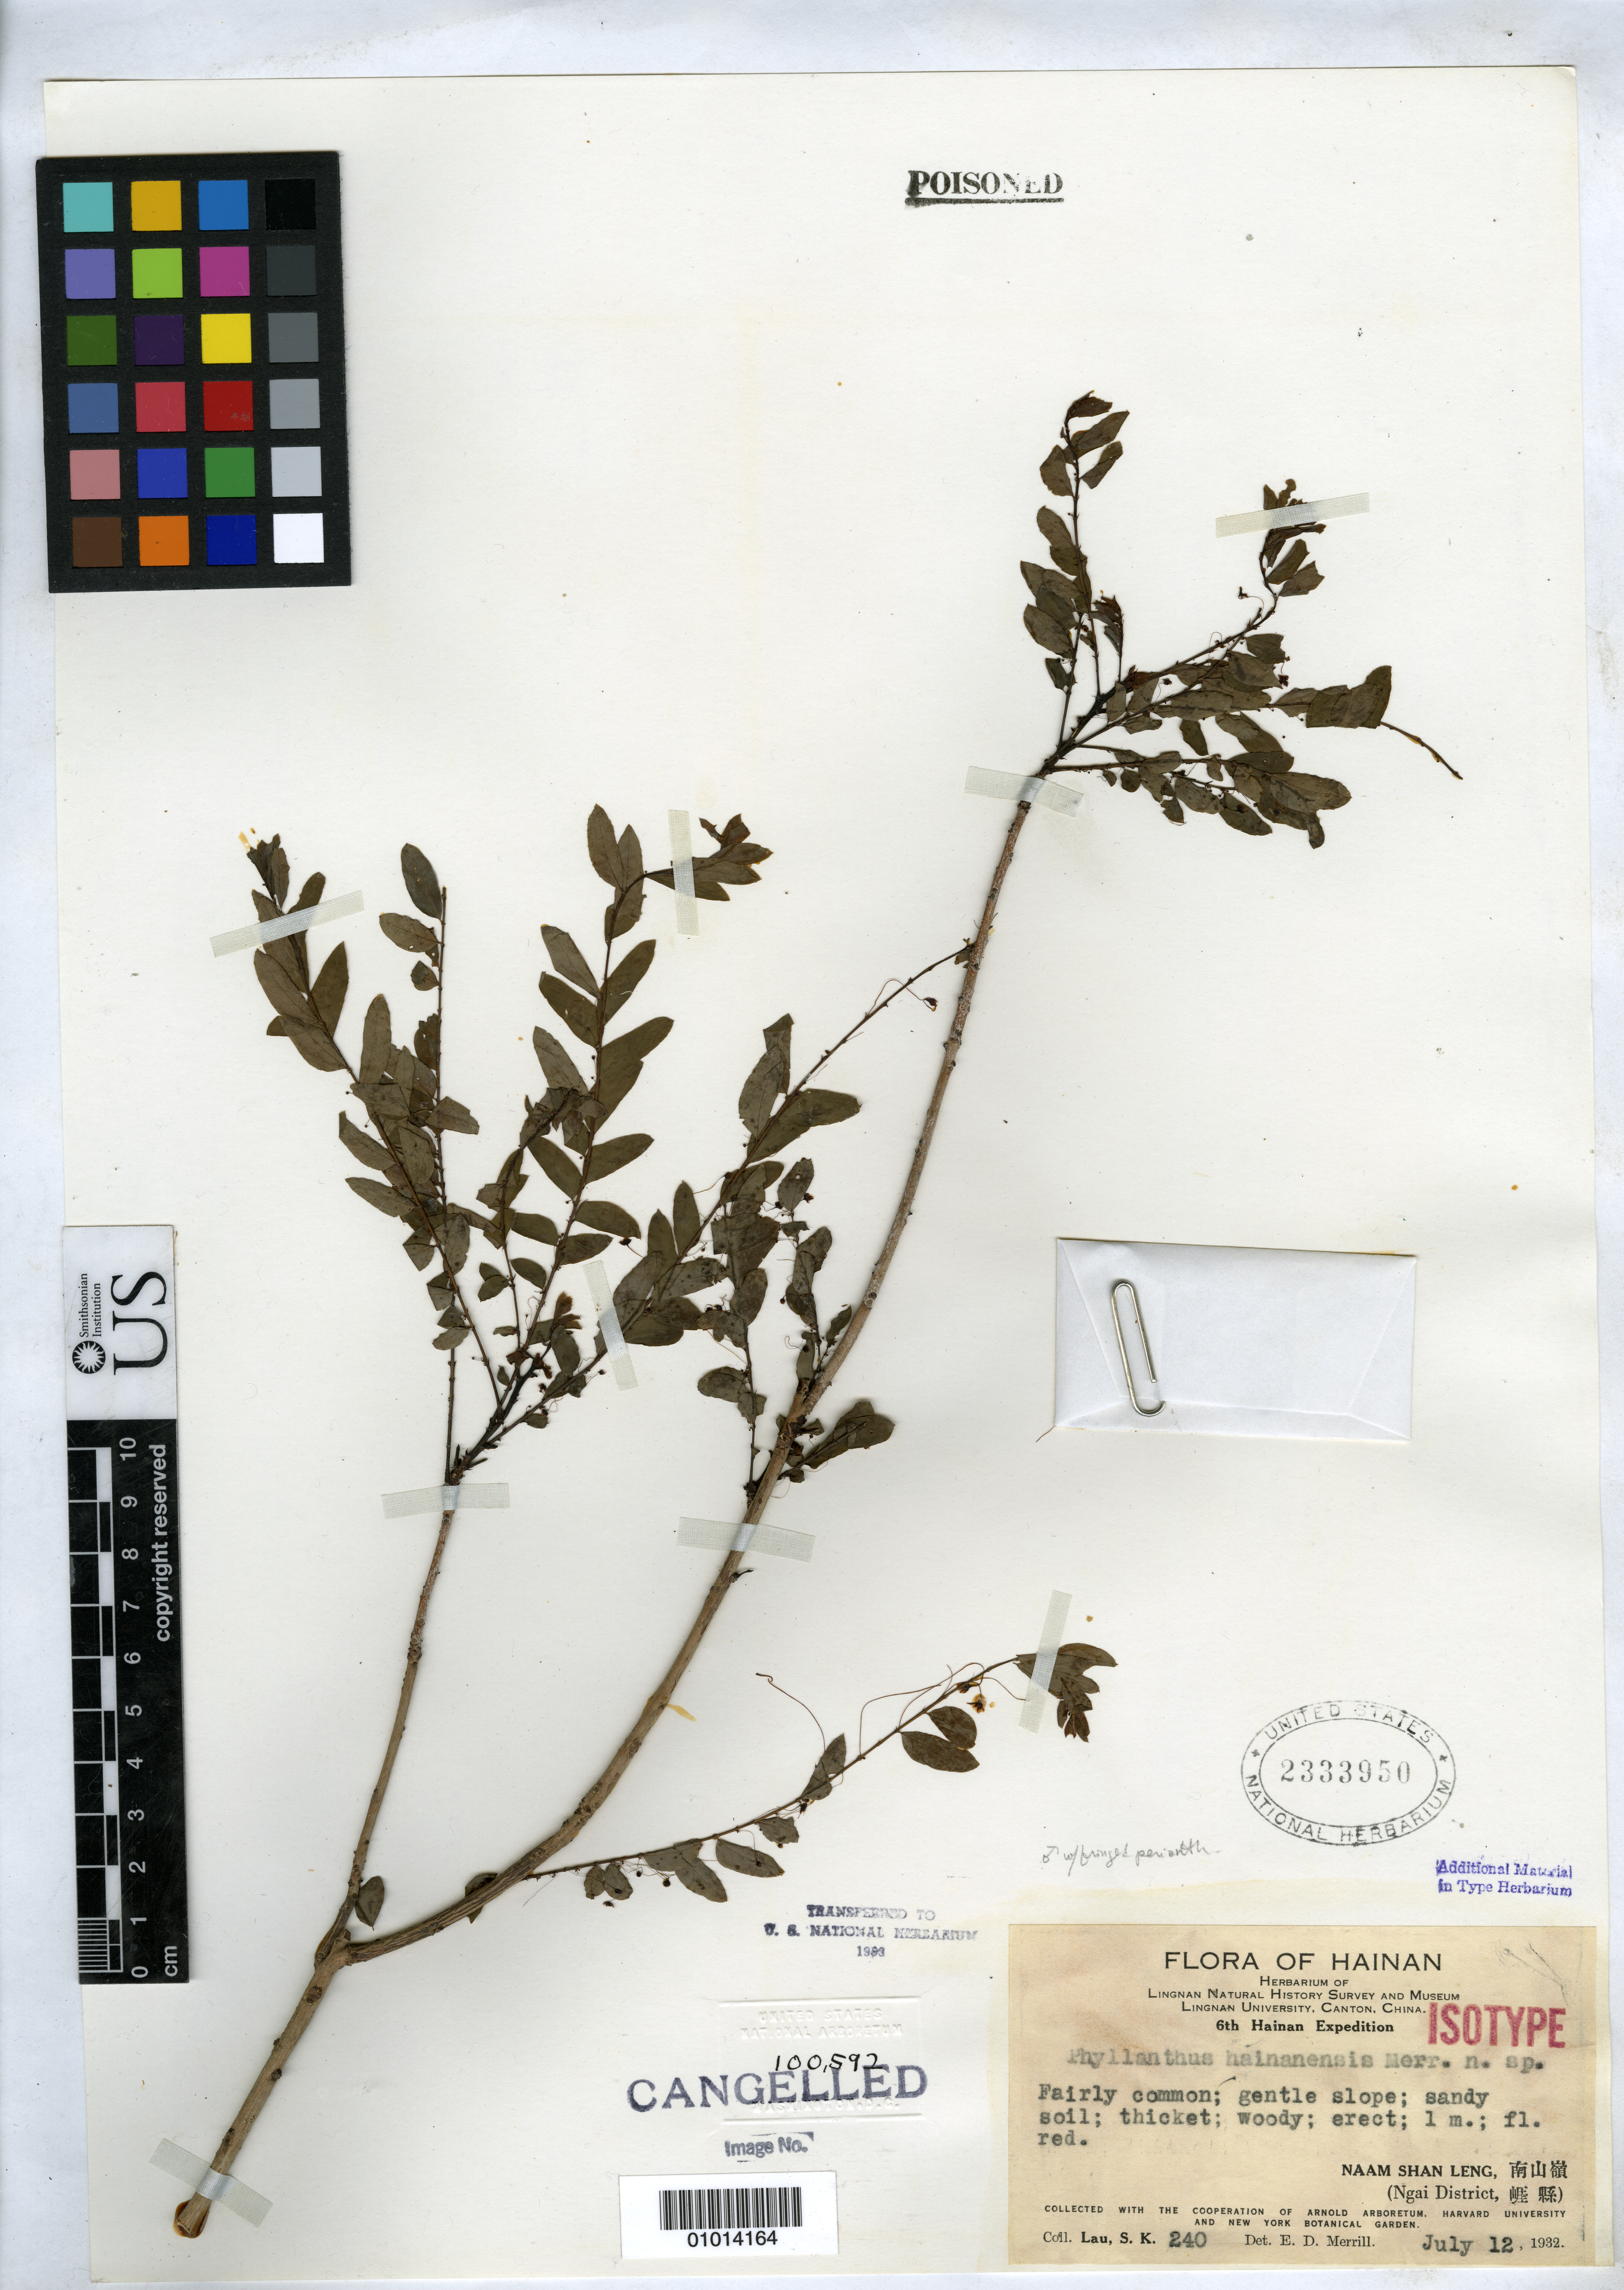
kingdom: Plantae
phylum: Tracheophyta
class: Magnoliopsida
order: Malpighiales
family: Phyllanthaceae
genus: Phyllanthus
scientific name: Phyllanthus hainanensis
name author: Merr.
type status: Isotype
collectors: S. K. Lau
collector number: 240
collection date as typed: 12 Jul 1932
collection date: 1932-07-12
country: China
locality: Hainan.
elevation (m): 1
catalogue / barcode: US 2333950